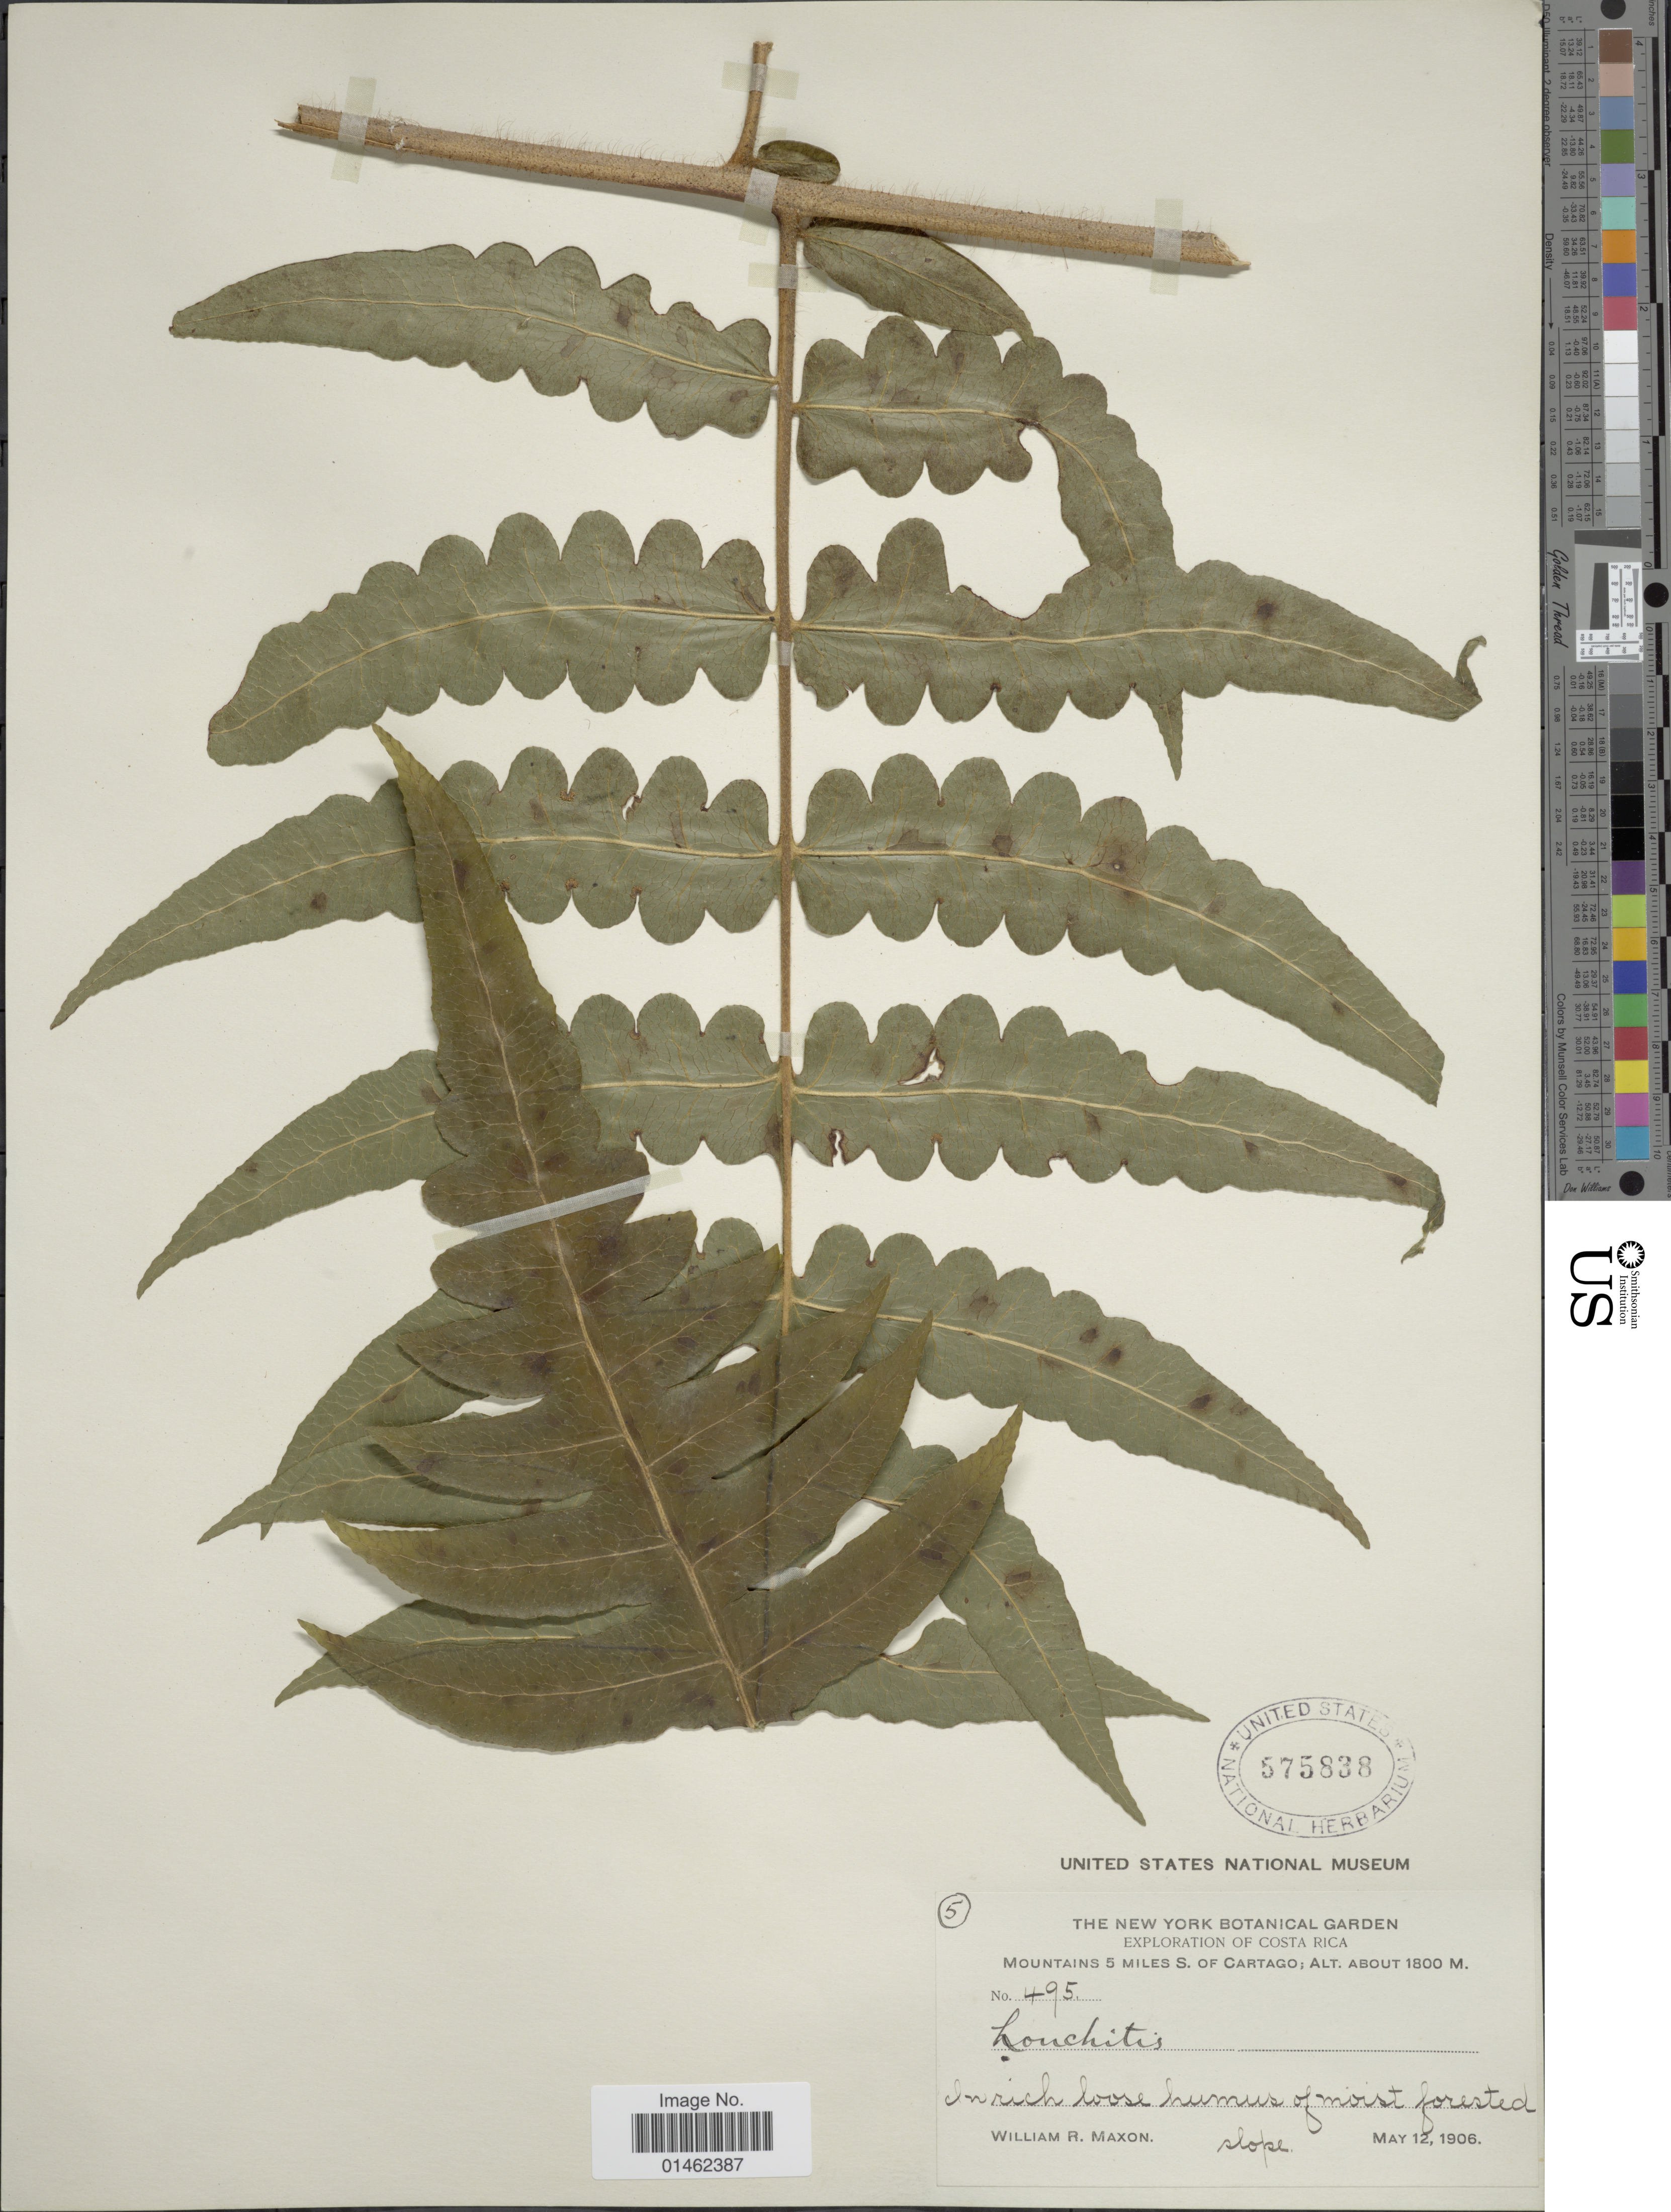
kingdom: Plantae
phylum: Tracheophyta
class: Polypodiopsida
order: Polypodiales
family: Dennstaedtiaceae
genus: Blotiella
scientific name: Blotiella lindeniana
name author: (Hook.) R.M. Tryon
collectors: W. R. Maxon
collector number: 495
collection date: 1906-05-12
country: Costa Rica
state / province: Cartago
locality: Mountains 5 miles S. of Cartago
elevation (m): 1800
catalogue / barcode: US 575838